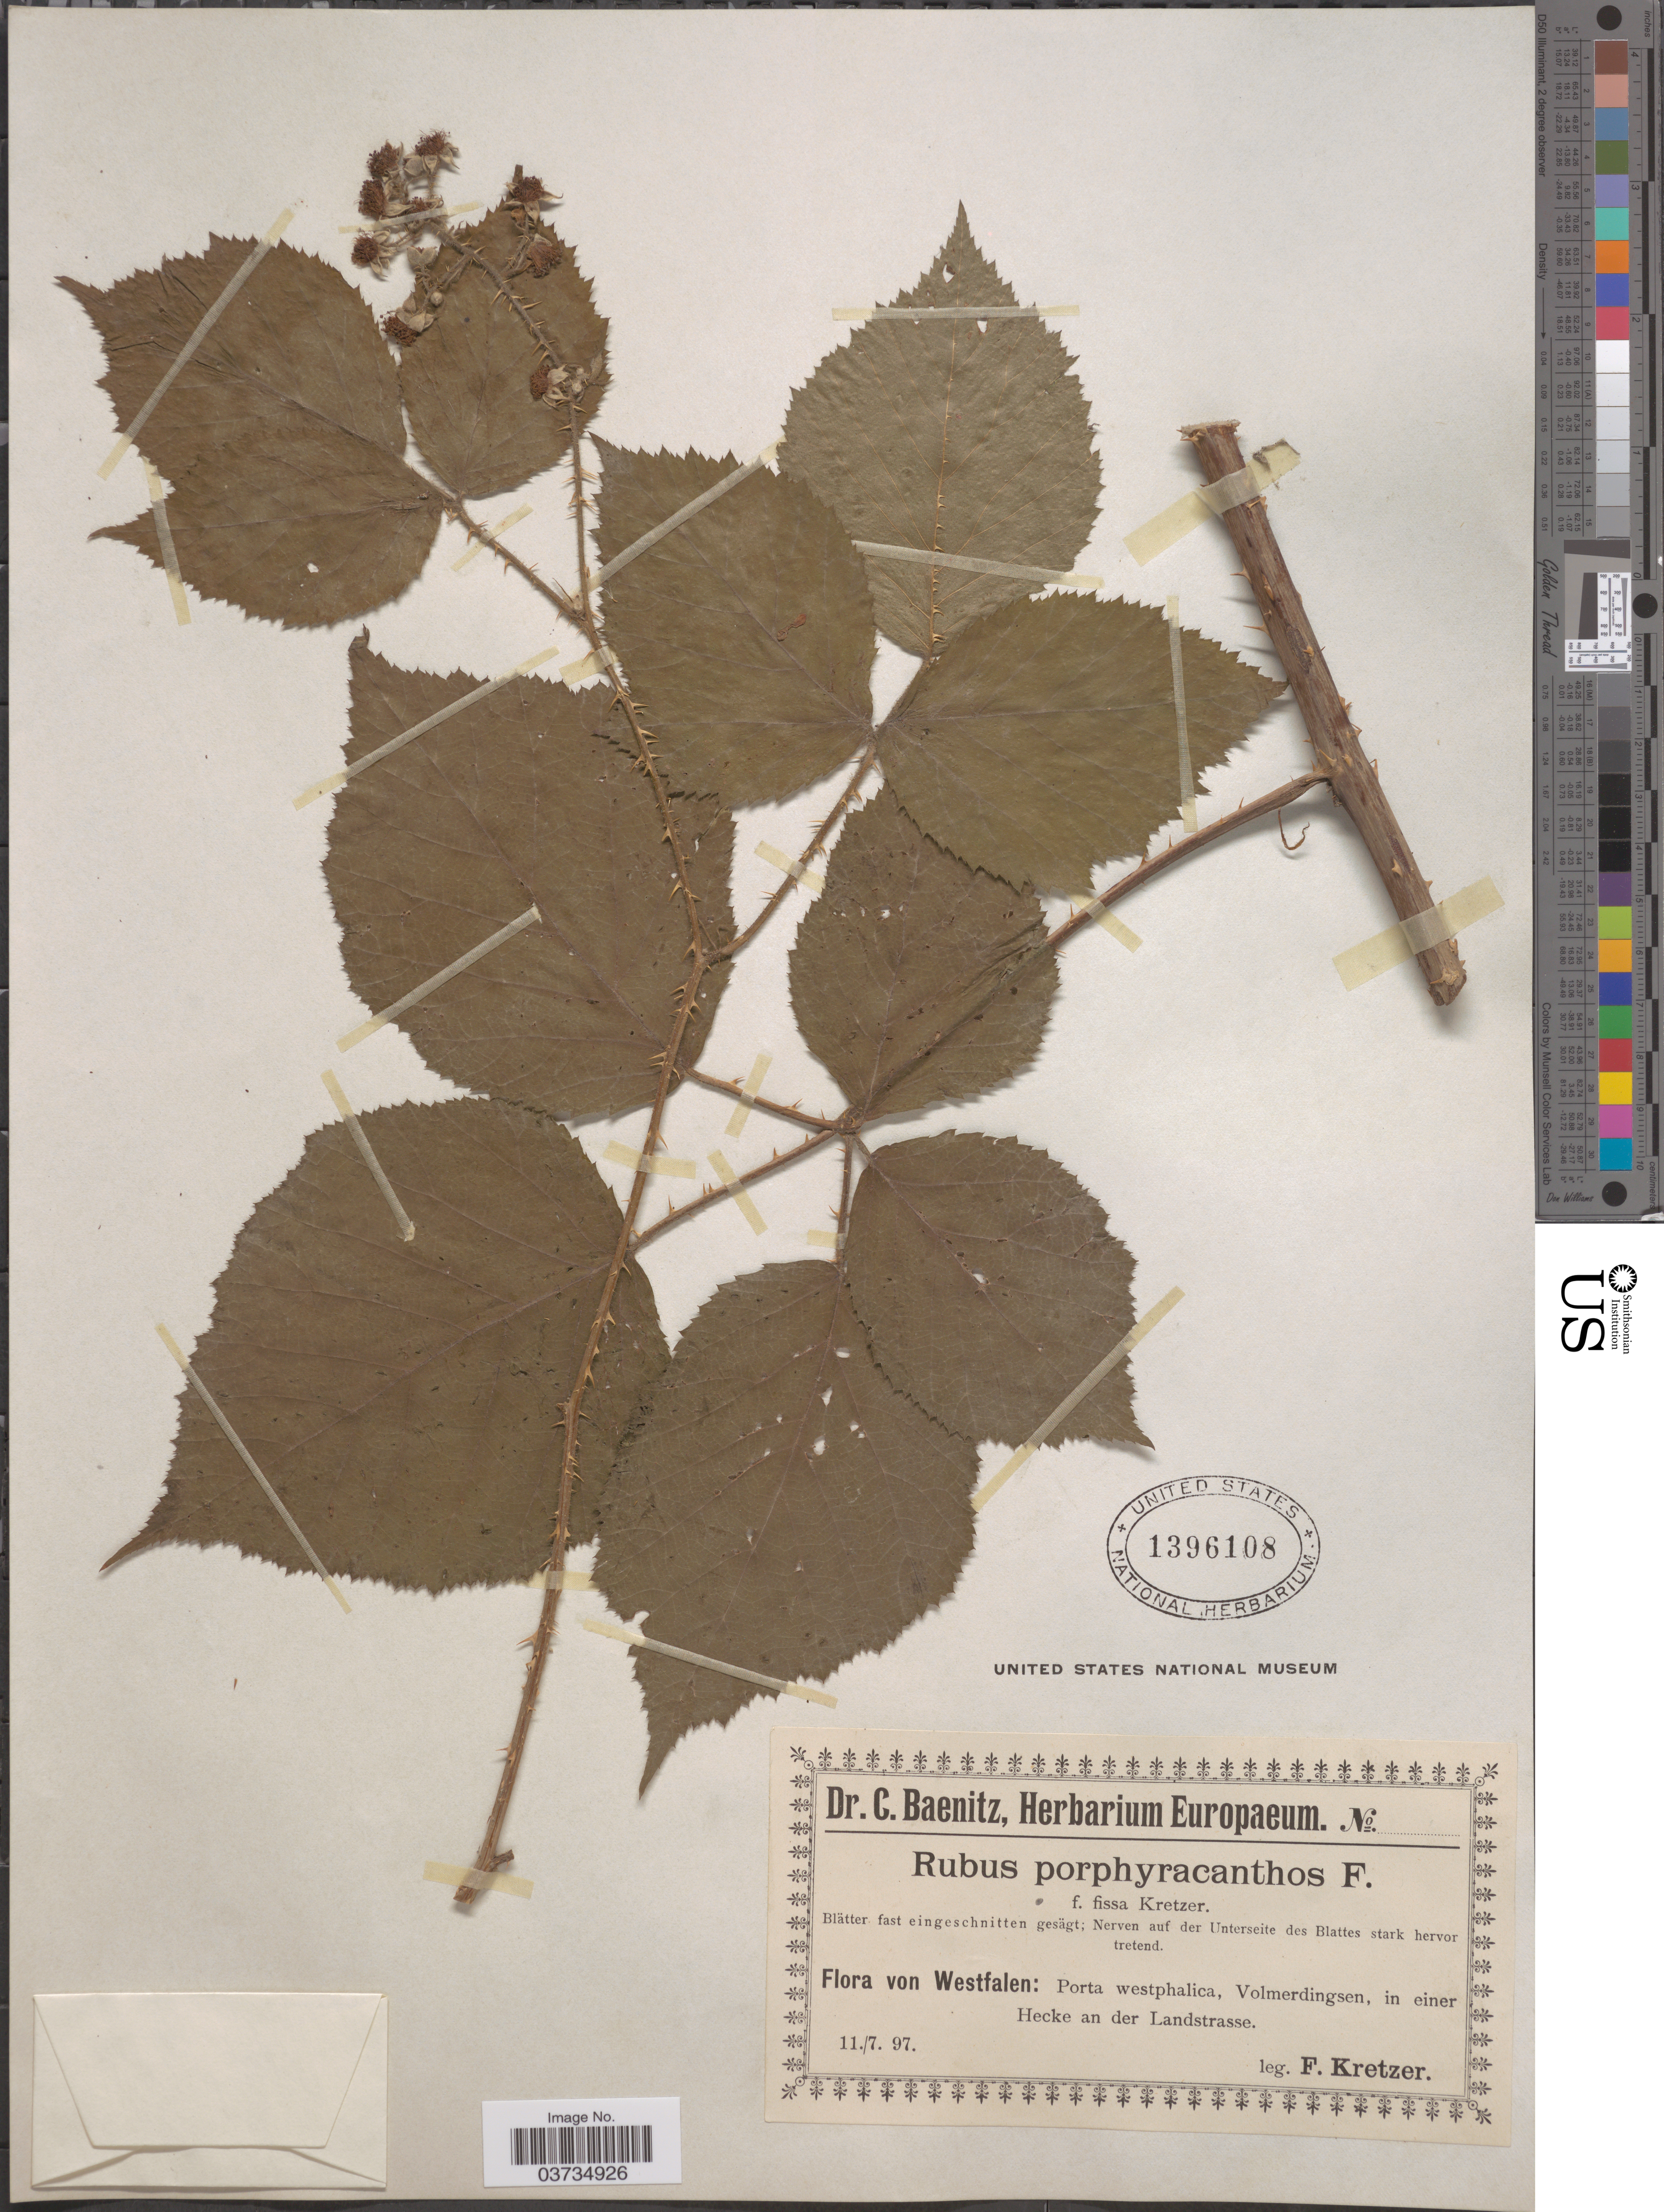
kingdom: Plantae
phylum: Tracheophyta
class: Magnoliopsida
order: Rosales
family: Rosaceae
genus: Rubus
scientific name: Rubus porphyracanthos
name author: Focke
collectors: F. Kretzer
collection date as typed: Transcribed d/m/y: 11/7/97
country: Germany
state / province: Nordrhein-Westfalen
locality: Westfalen: Porta westphalica, Volmerdingsen, in einer Hecke an der Landstrasse.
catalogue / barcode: US 1396108